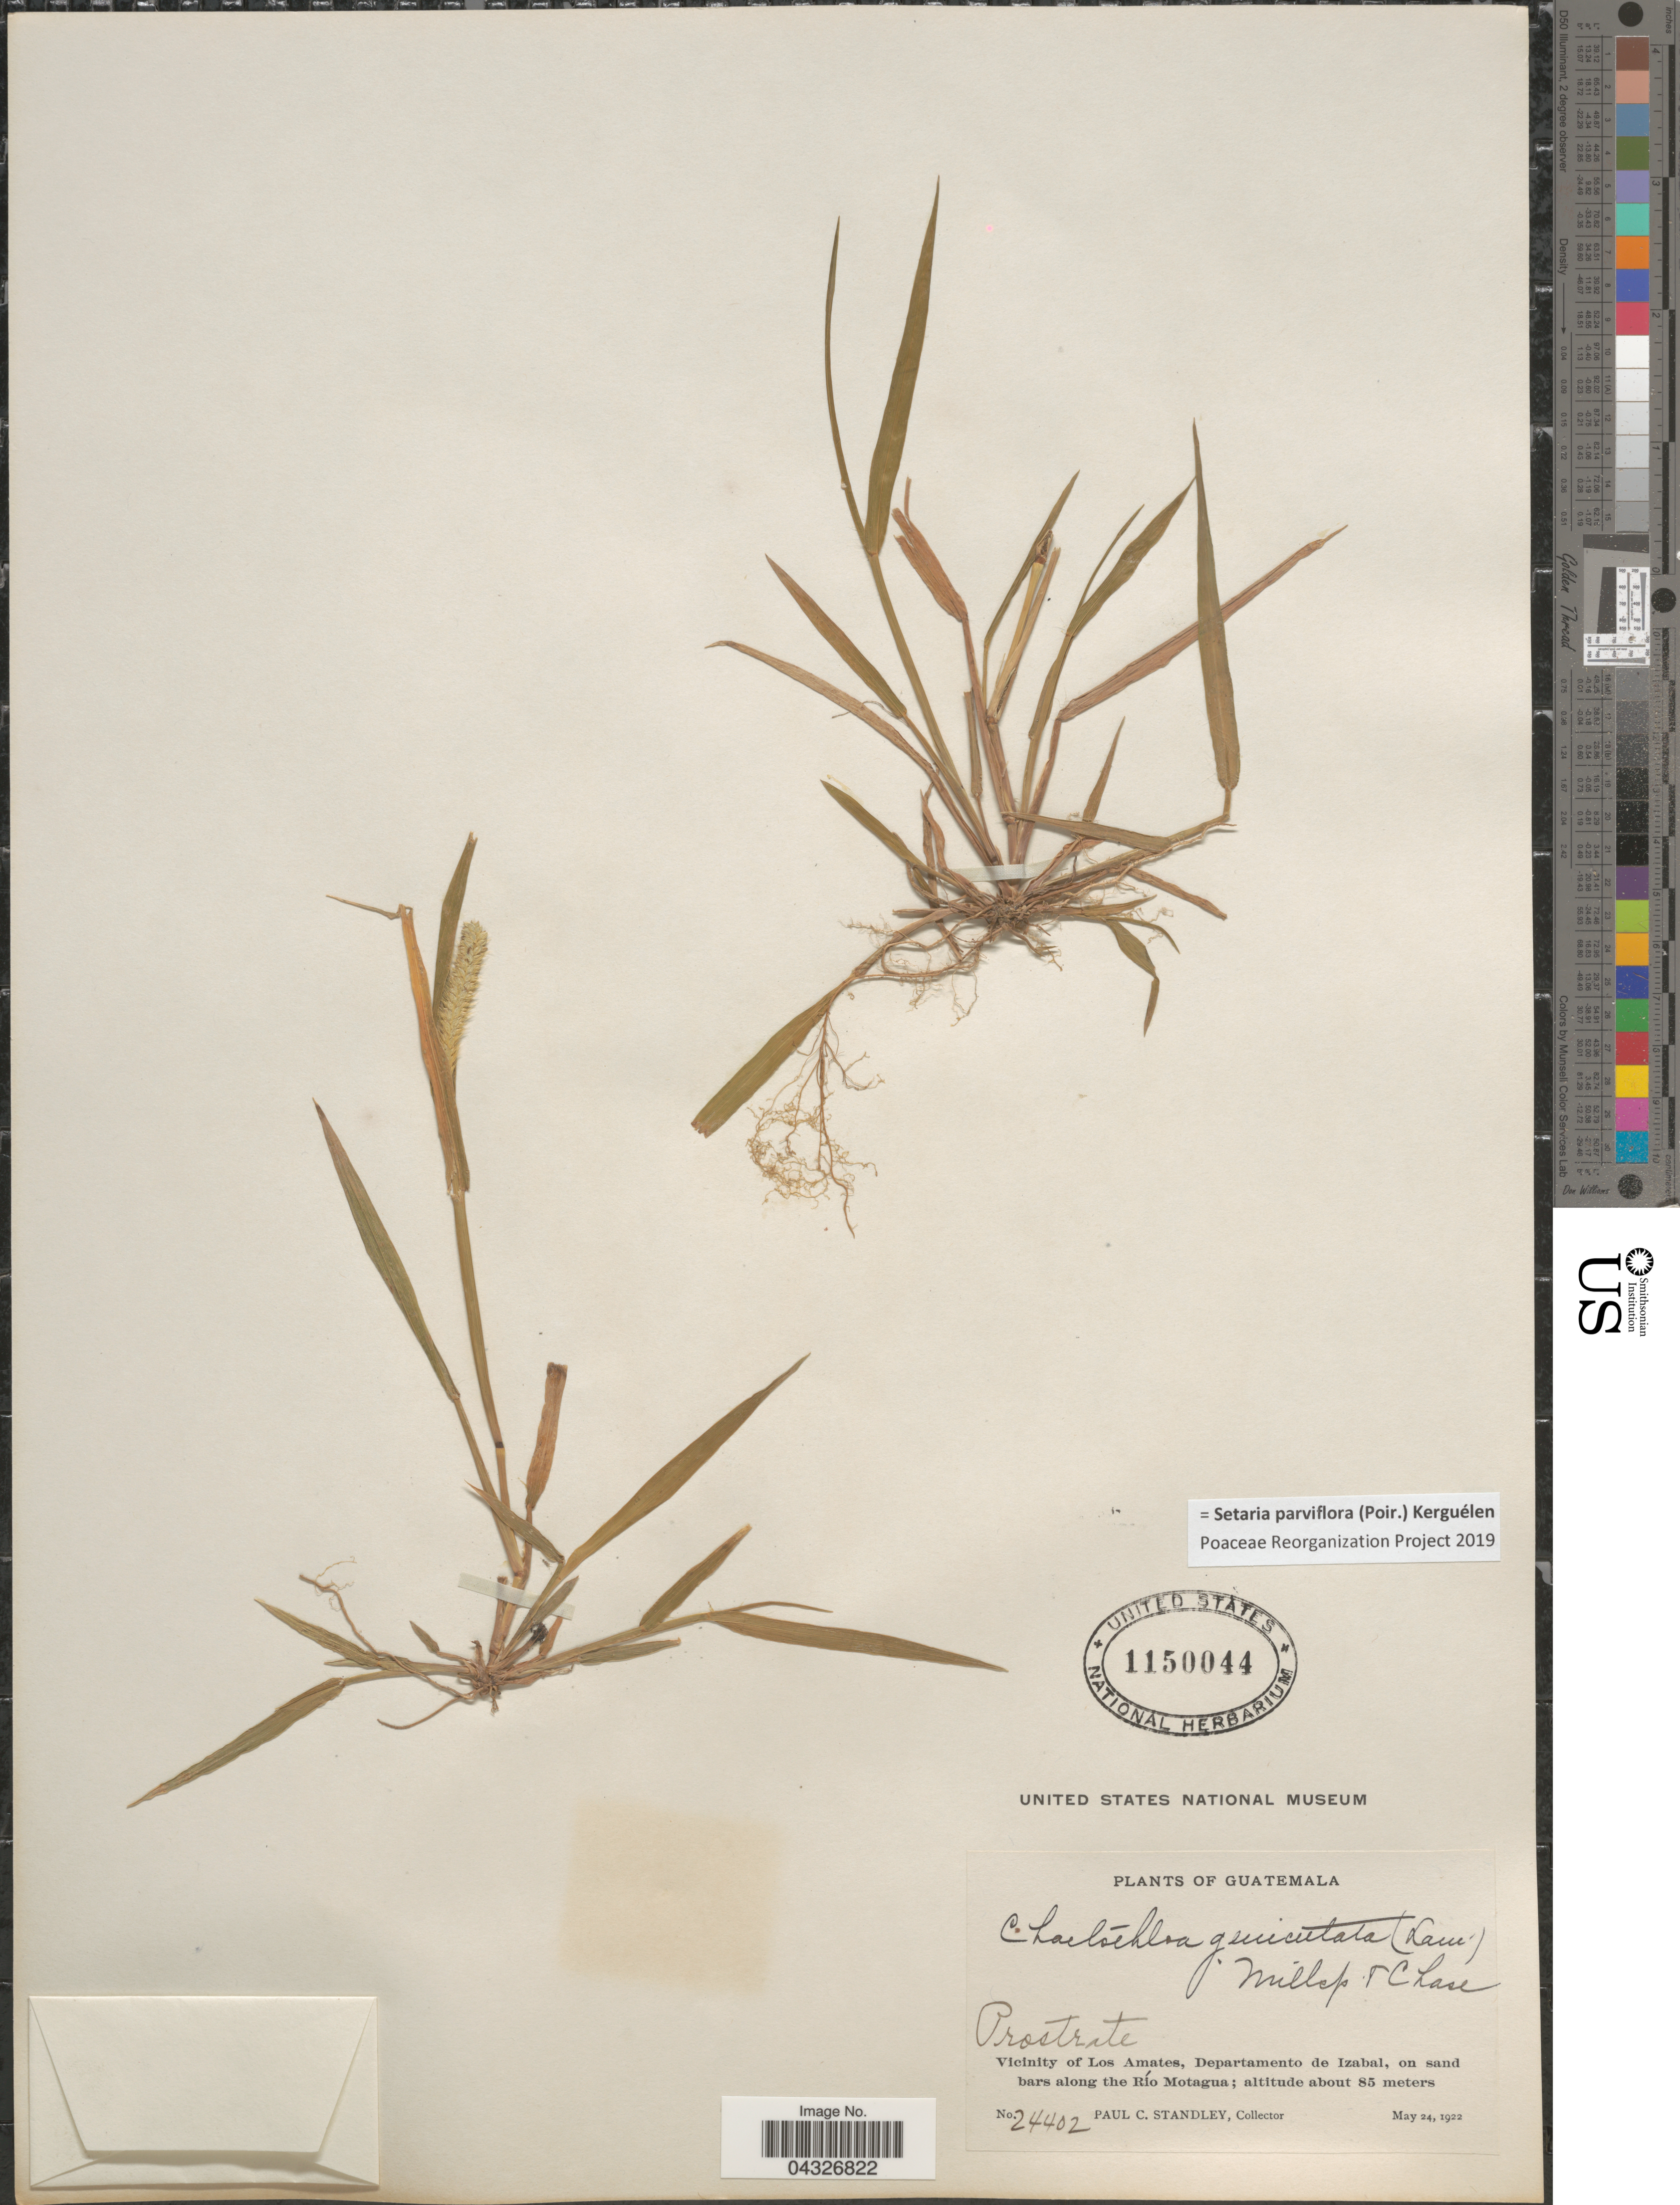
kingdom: Plantae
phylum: Tracheophyta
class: Liliopsida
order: Poales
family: Poaceae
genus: Setaria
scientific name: Setaria parviflora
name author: (Poir.) Kerguélen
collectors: P. C. Standley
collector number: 24402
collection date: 1922-05-24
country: Guatemala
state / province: Izabal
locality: Vicinity of Los Amates, Departamento de Izabal, on sand bars along the Río Motagua.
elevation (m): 85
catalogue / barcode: US 1150044